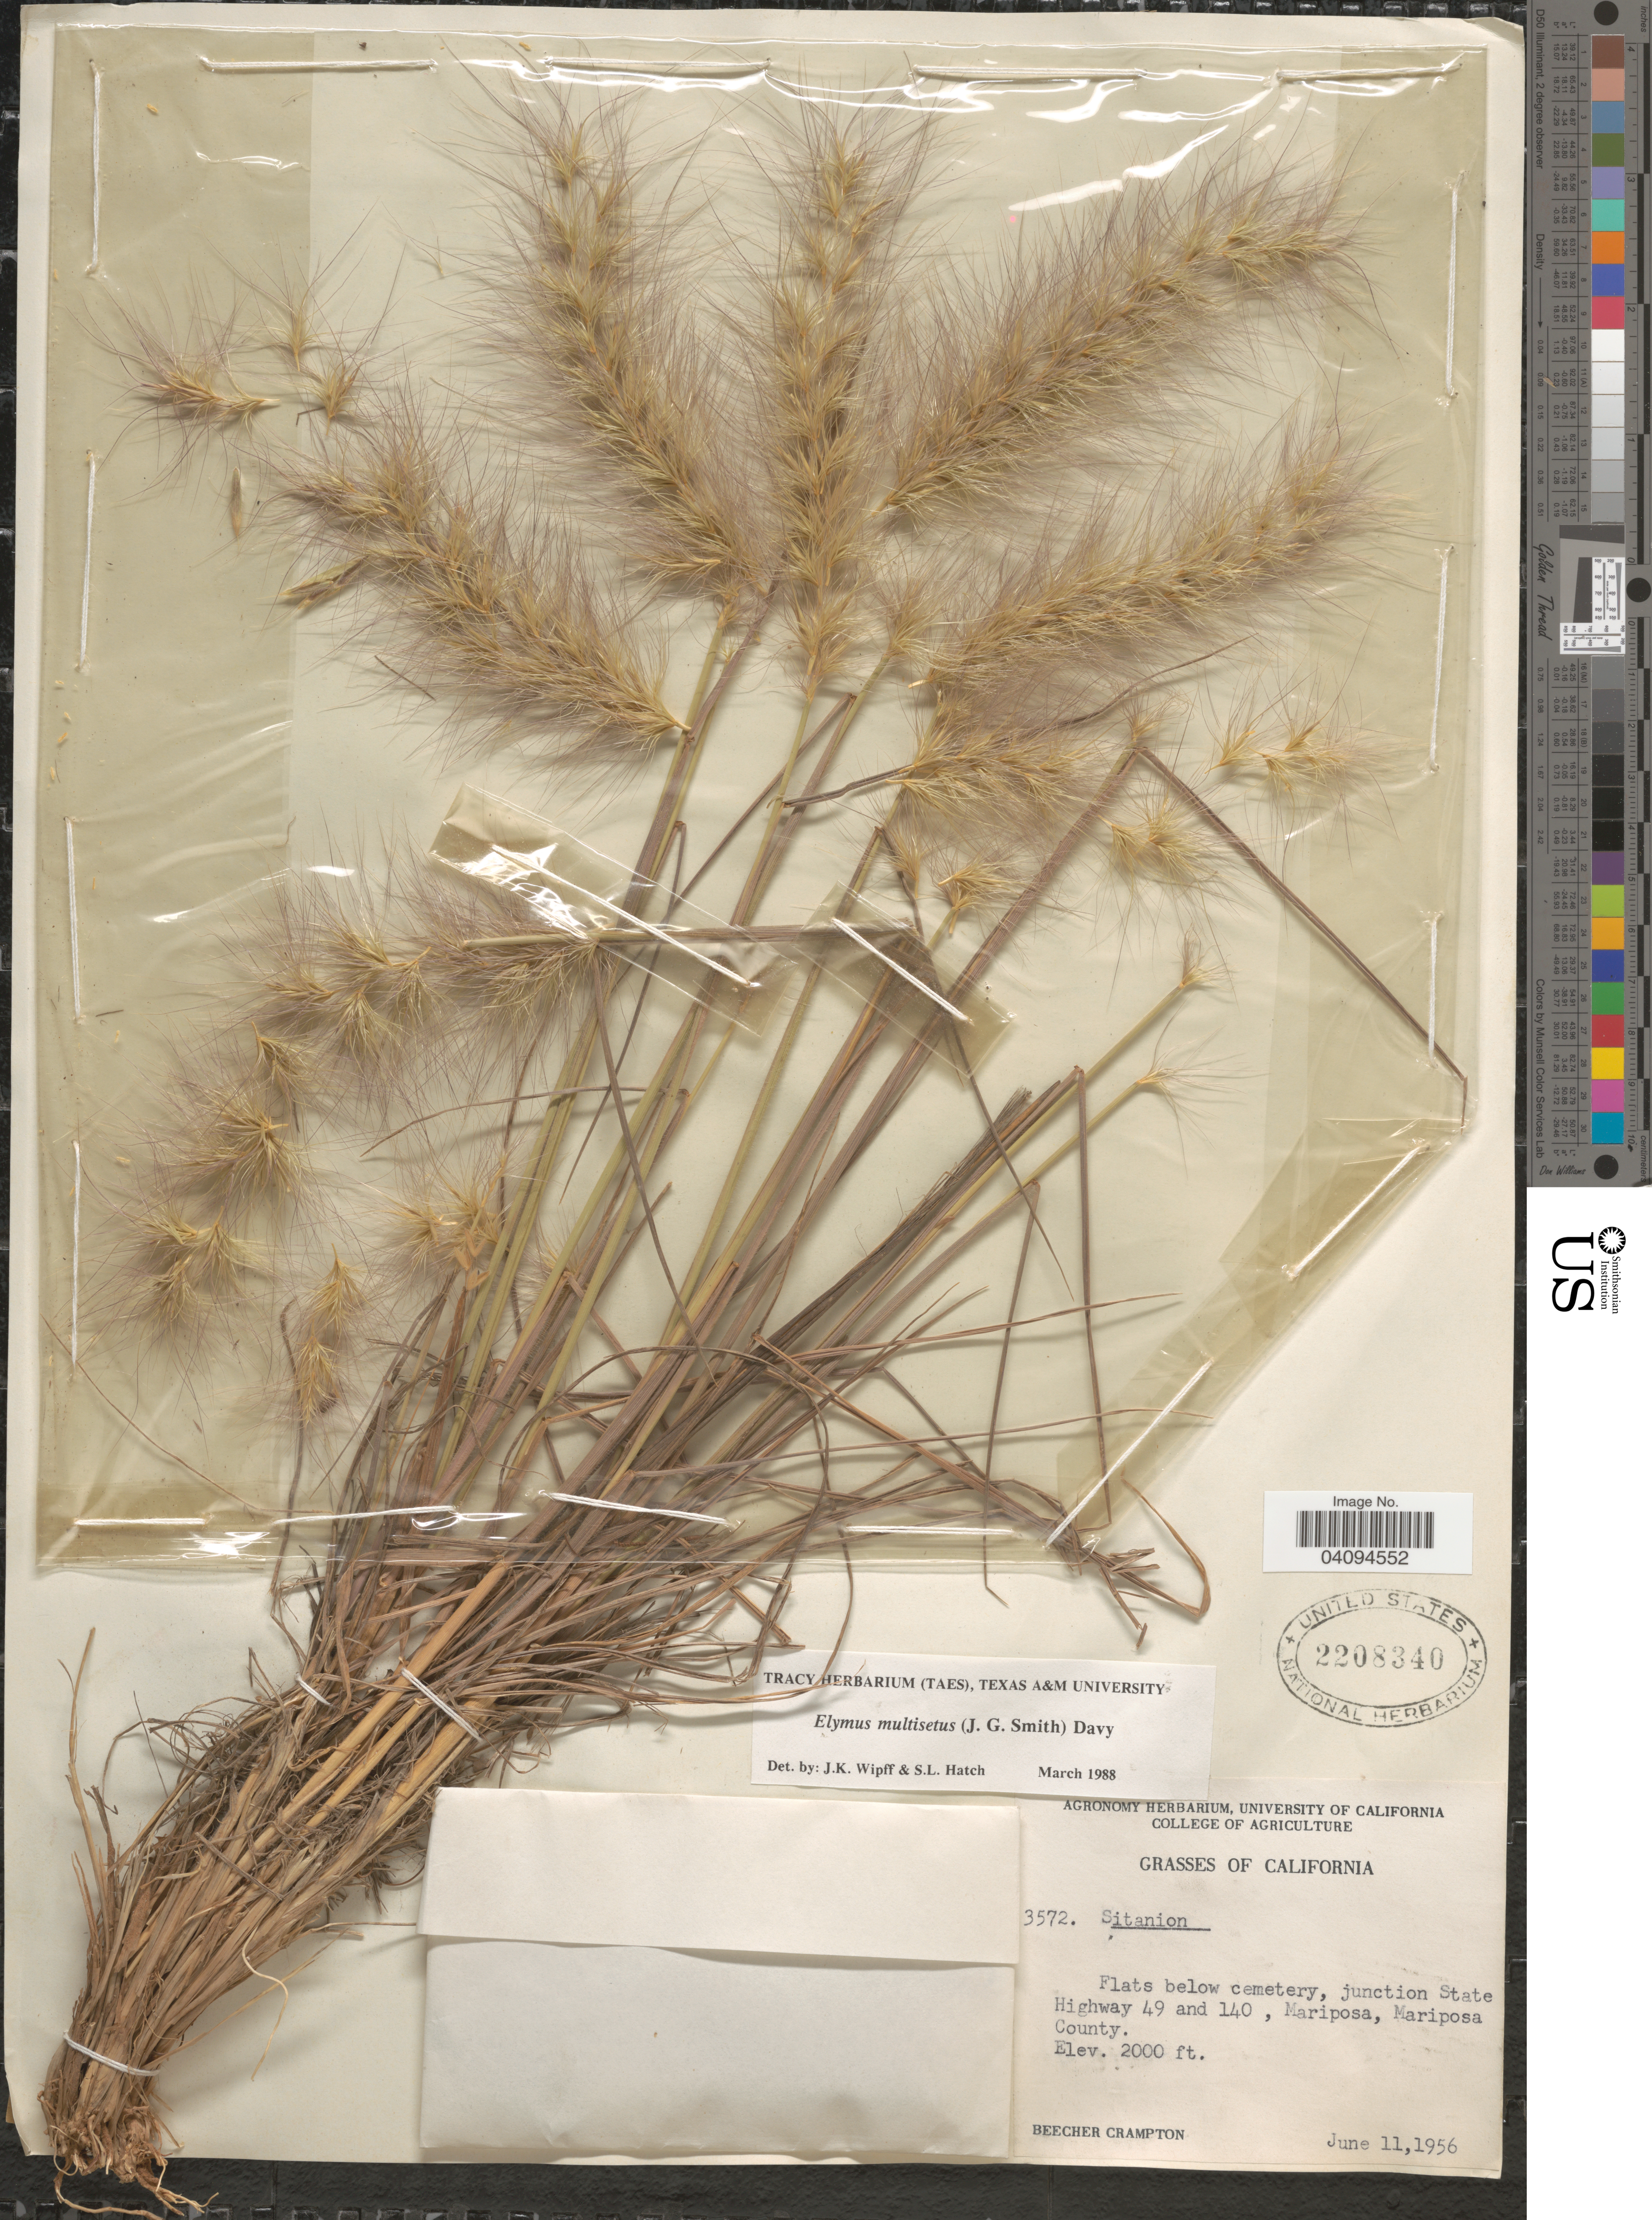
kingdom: Plantae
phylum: Tracheophyta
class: Liliopsida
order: Poales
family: Poaceae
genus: Elymus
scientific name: Elymus multisetus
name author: (J.G. Sm.) Burtt Davy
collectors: B. Crampton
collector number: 3572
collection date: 1956-06-11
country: United States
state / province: California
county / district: Mariposa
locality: Flats below cemetry, junction State Highway 49 and 140, Mariposa, Mariposa County.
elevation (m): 610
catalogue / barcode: US 2208340